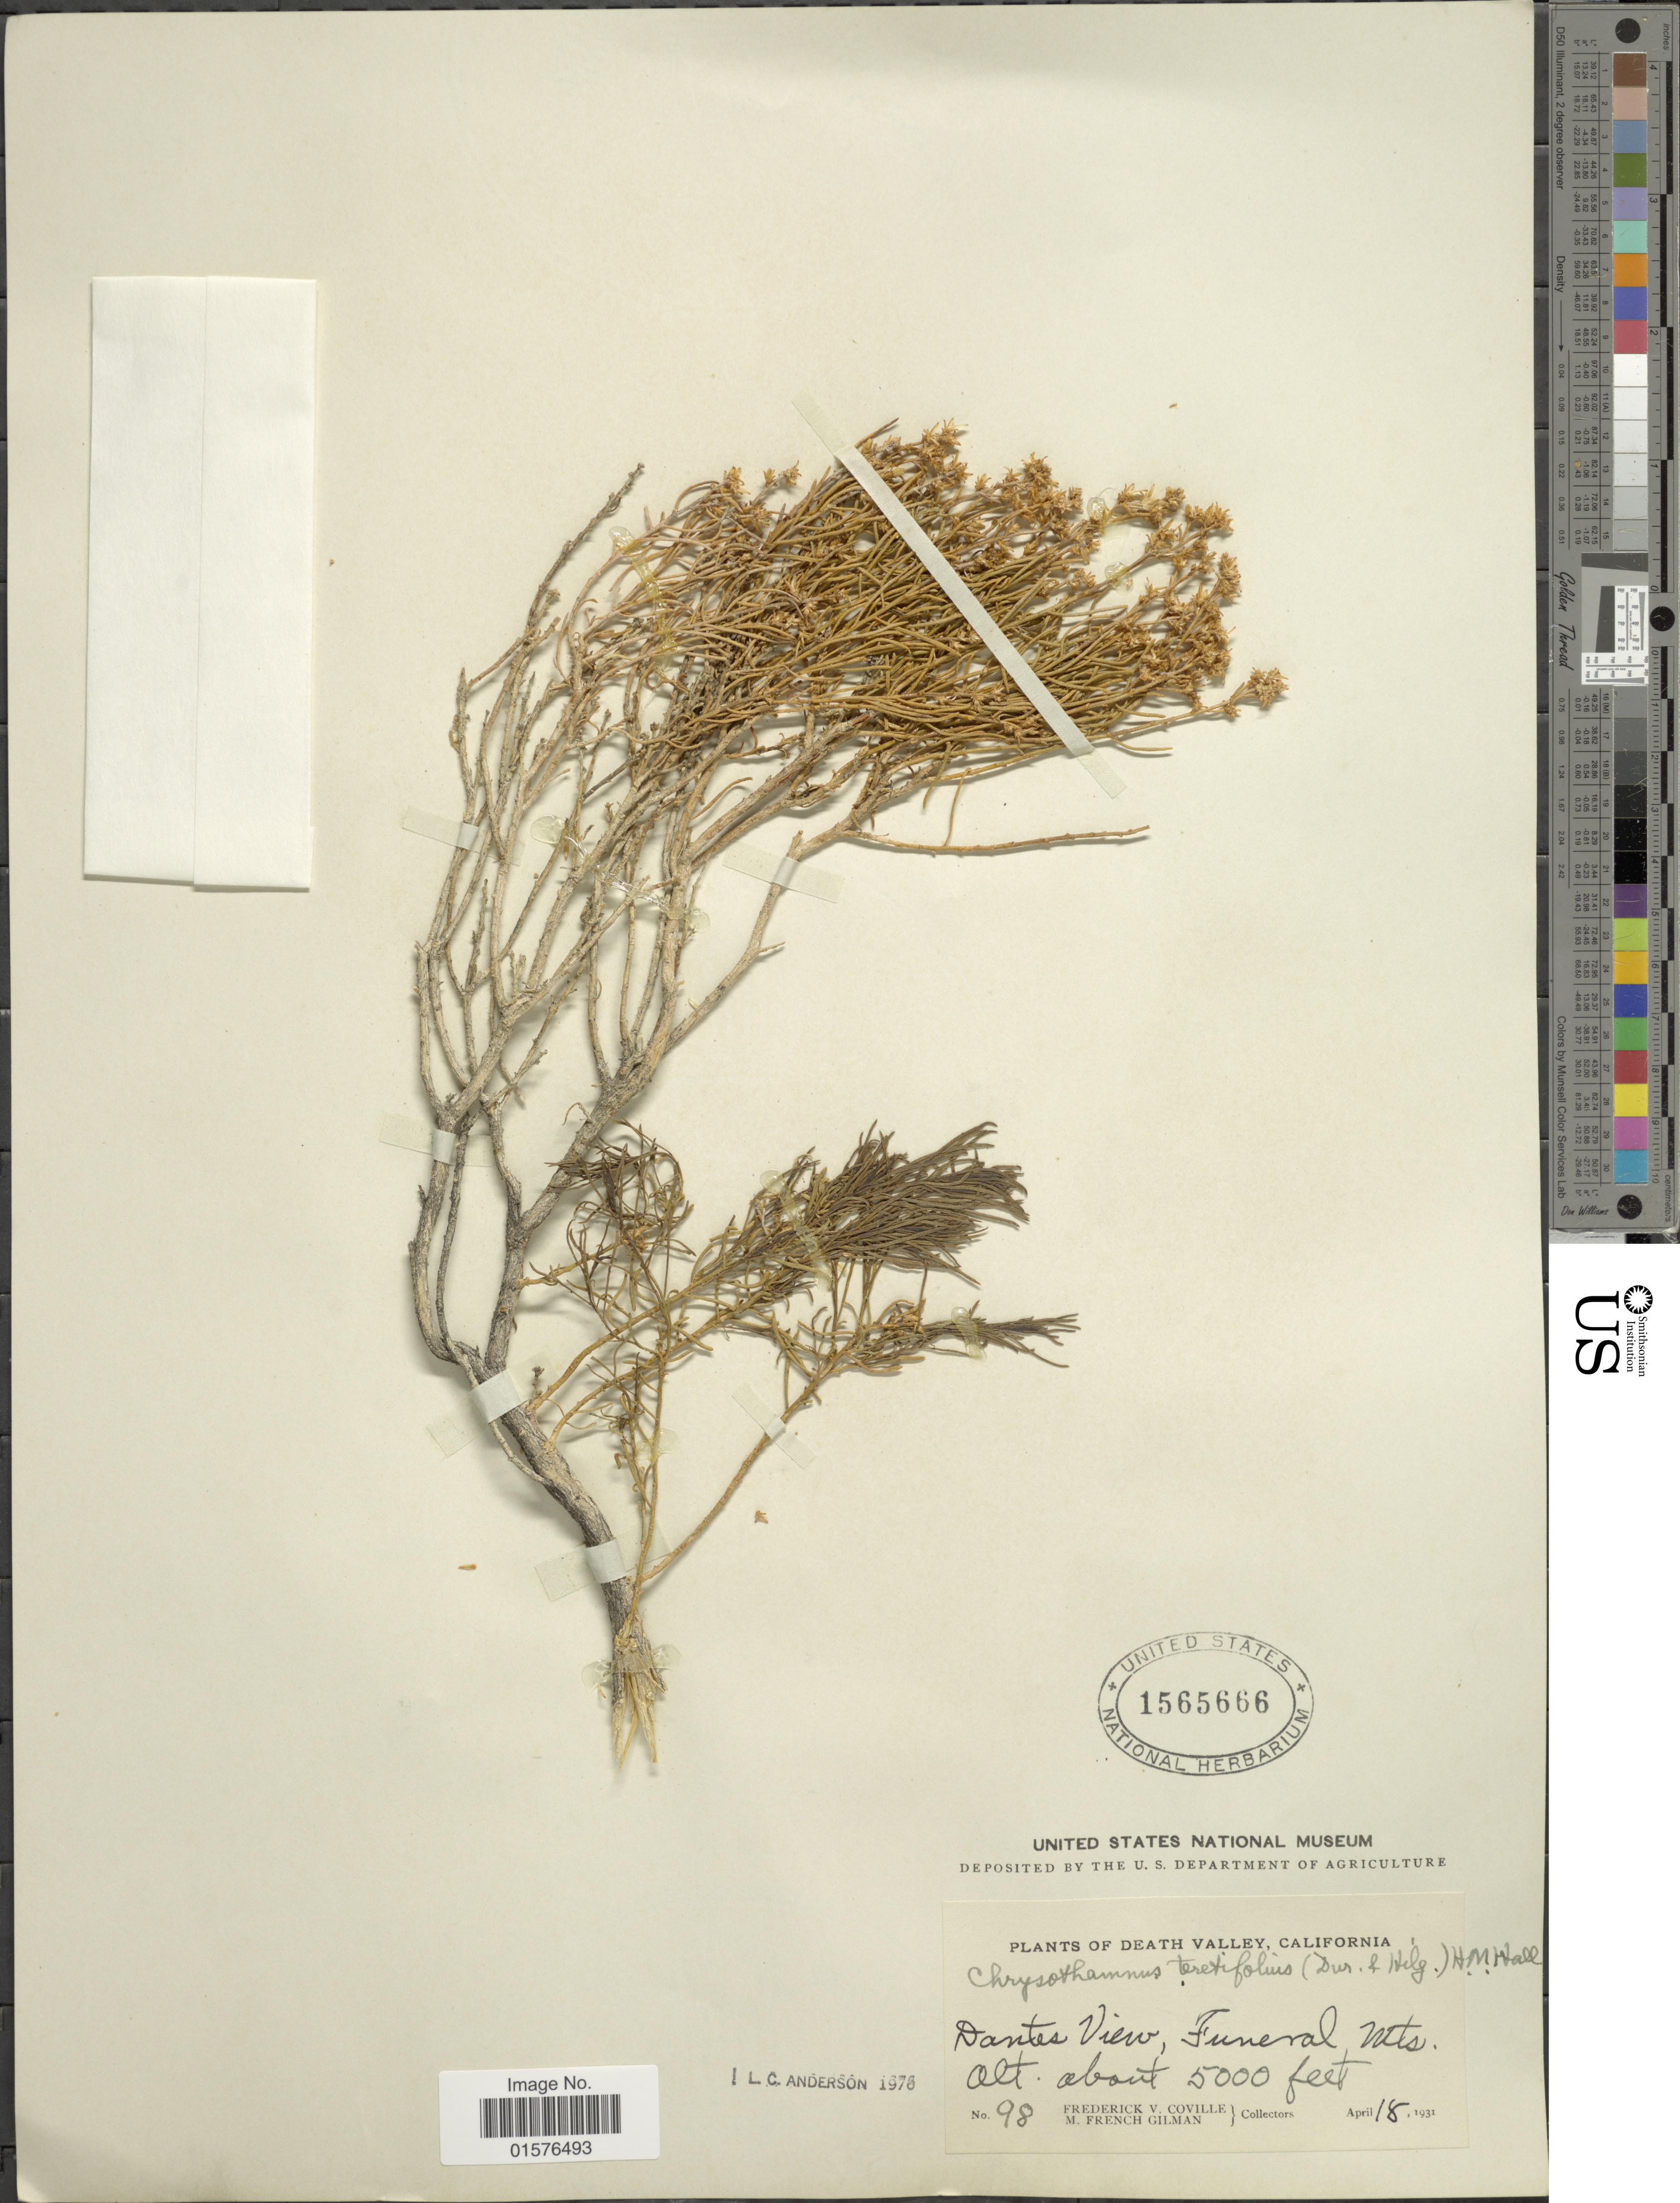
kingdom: Plantae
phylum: Tracheophyta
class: Magnoliopsida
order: Asterales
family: Asteraceae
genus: Ericameria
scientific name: Ericameria teretifolia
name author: (Durand & Hilg.) Jeps.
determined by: Urbatsch, Lowell E., Curator (LSU), Louisiana State University (UNITED STATES)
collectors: F. V. Coville & M. F. Gilman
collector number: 98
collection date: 1931-04-18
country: United States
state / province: California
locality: Death Valley, Dantes Vieuw, Funeral Mts.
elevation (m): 1524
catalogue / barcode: US 1565666